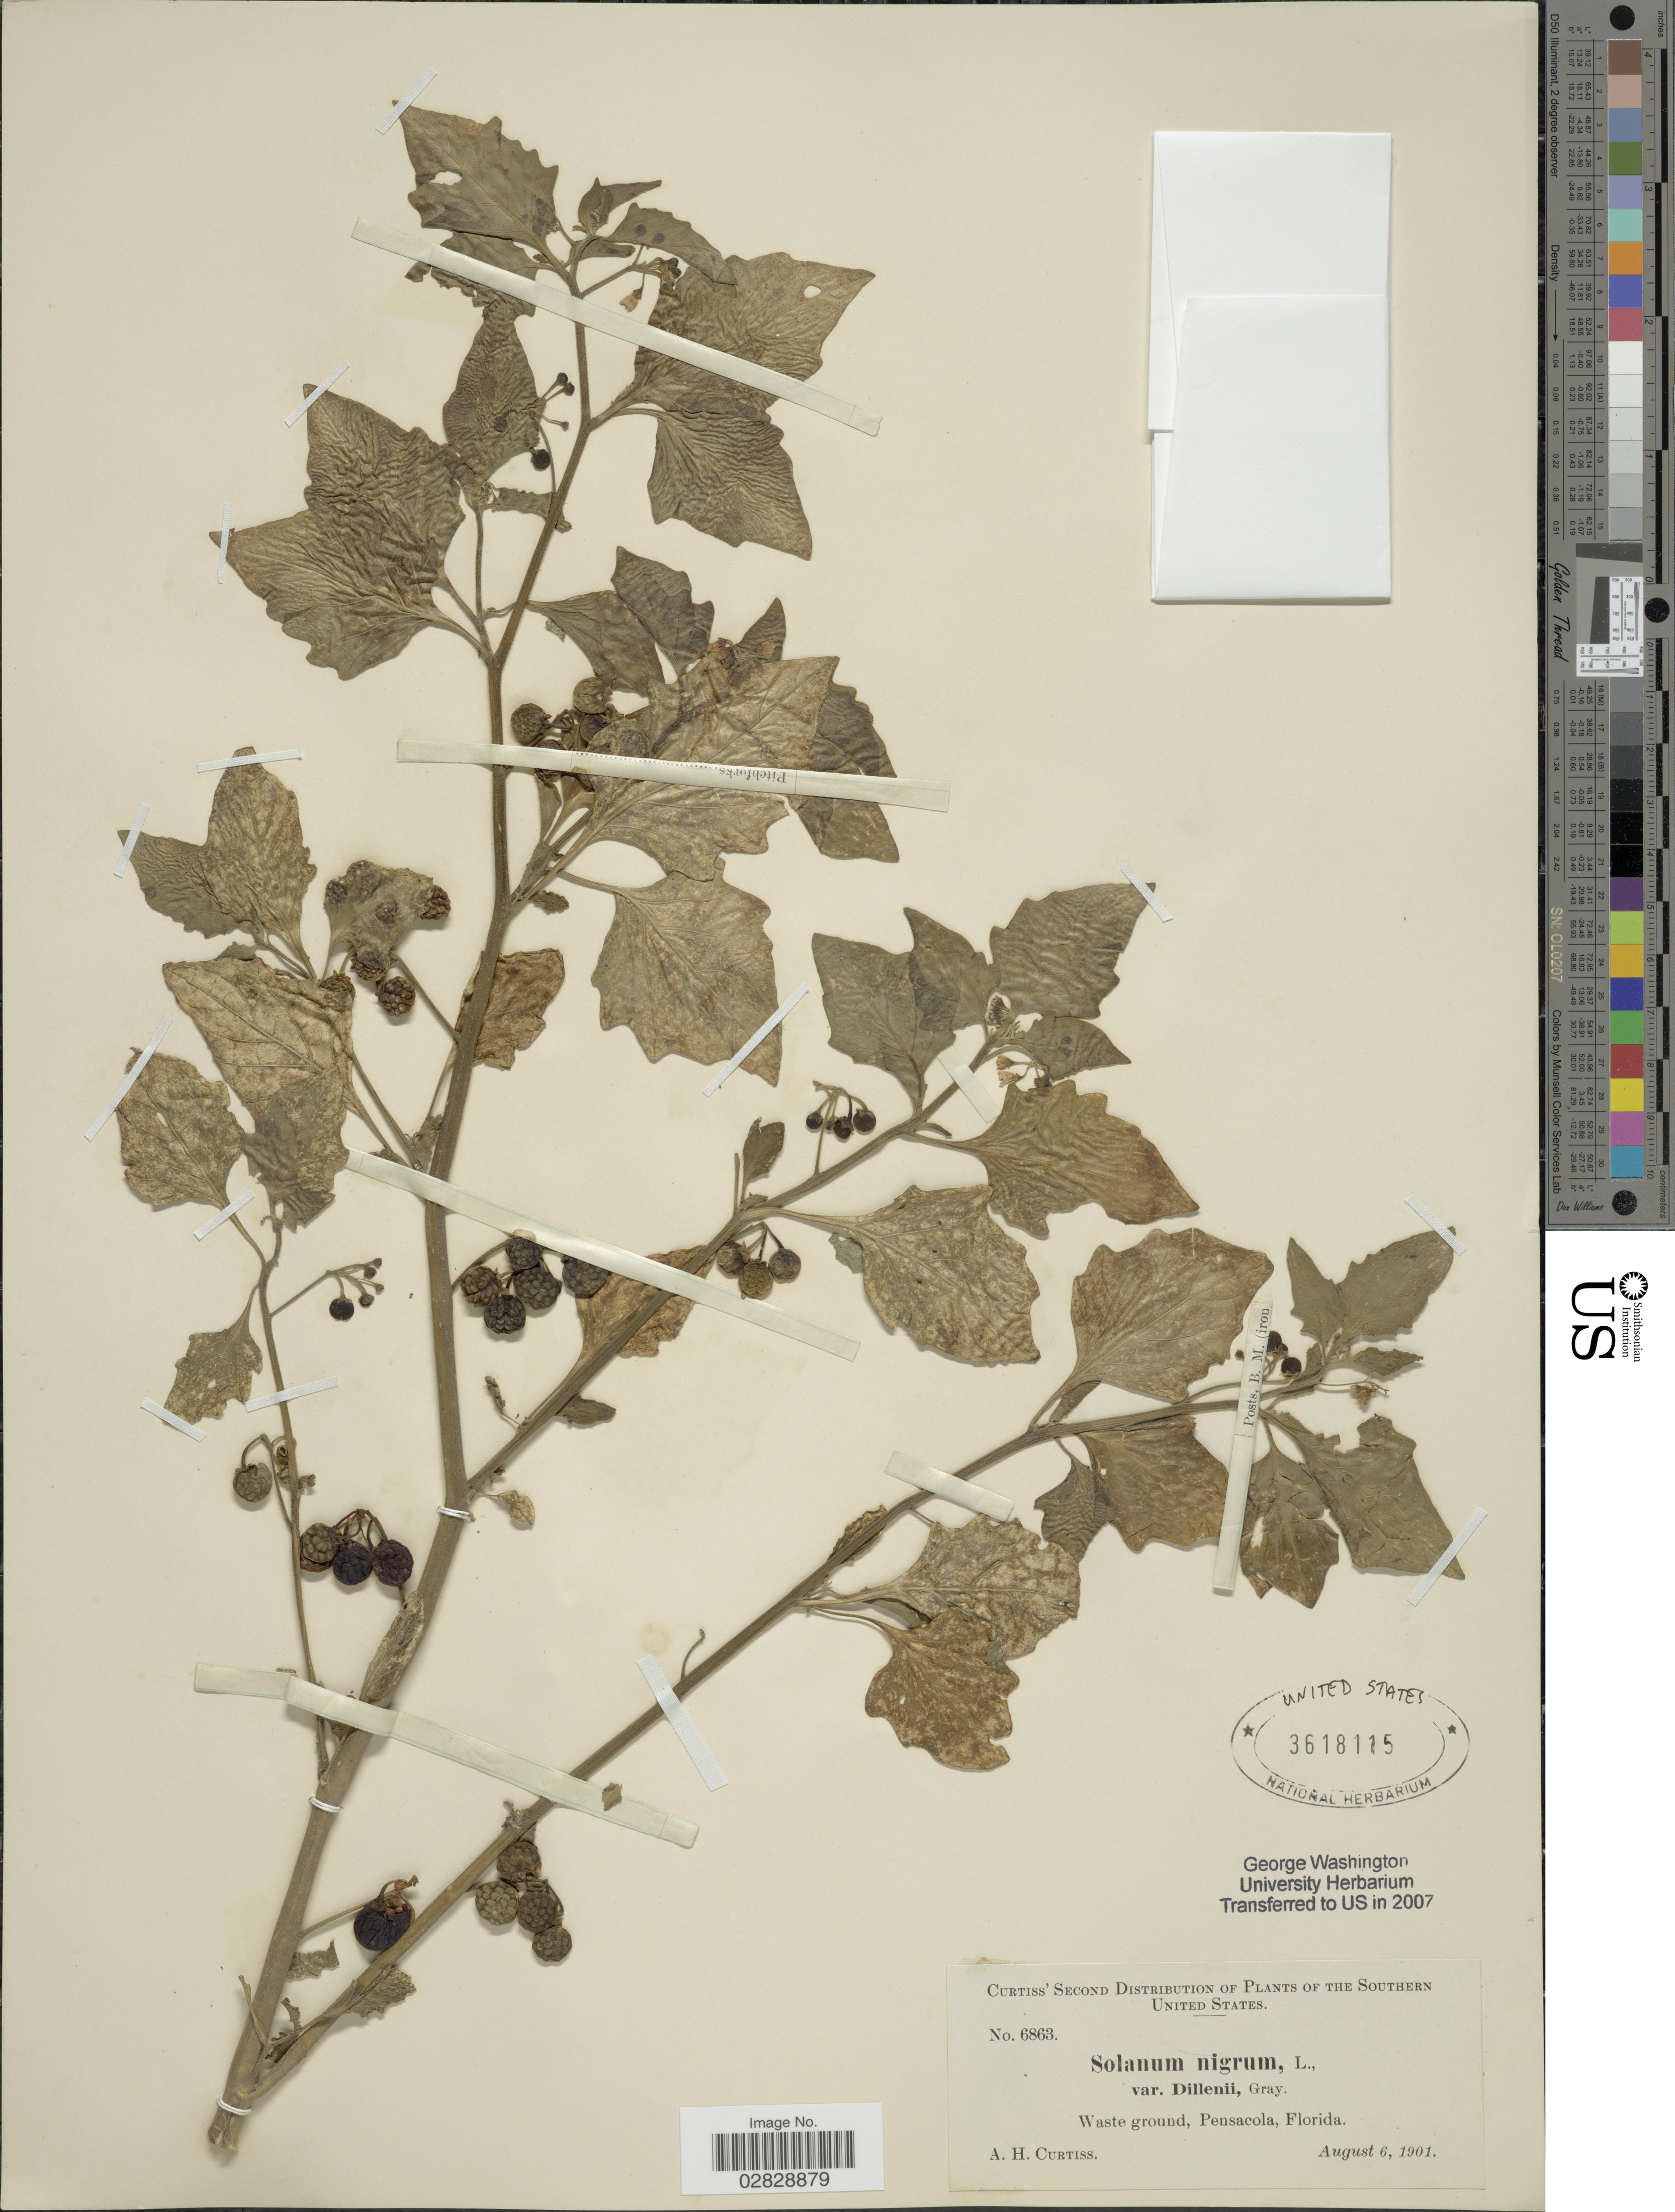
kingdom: Plantae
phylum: Tracheophyta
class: Magnoliopsida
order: Solanales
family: Solanaceae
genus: Solanum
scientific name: Solanum nigrum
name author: L.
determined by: D'Arcy, W. G.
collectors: A. H. Curtiss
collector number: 6863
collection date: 1901-08-06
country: United States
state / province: Florida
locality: Southern United States, Pensacola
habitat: waste ground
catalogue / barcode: US 3618115